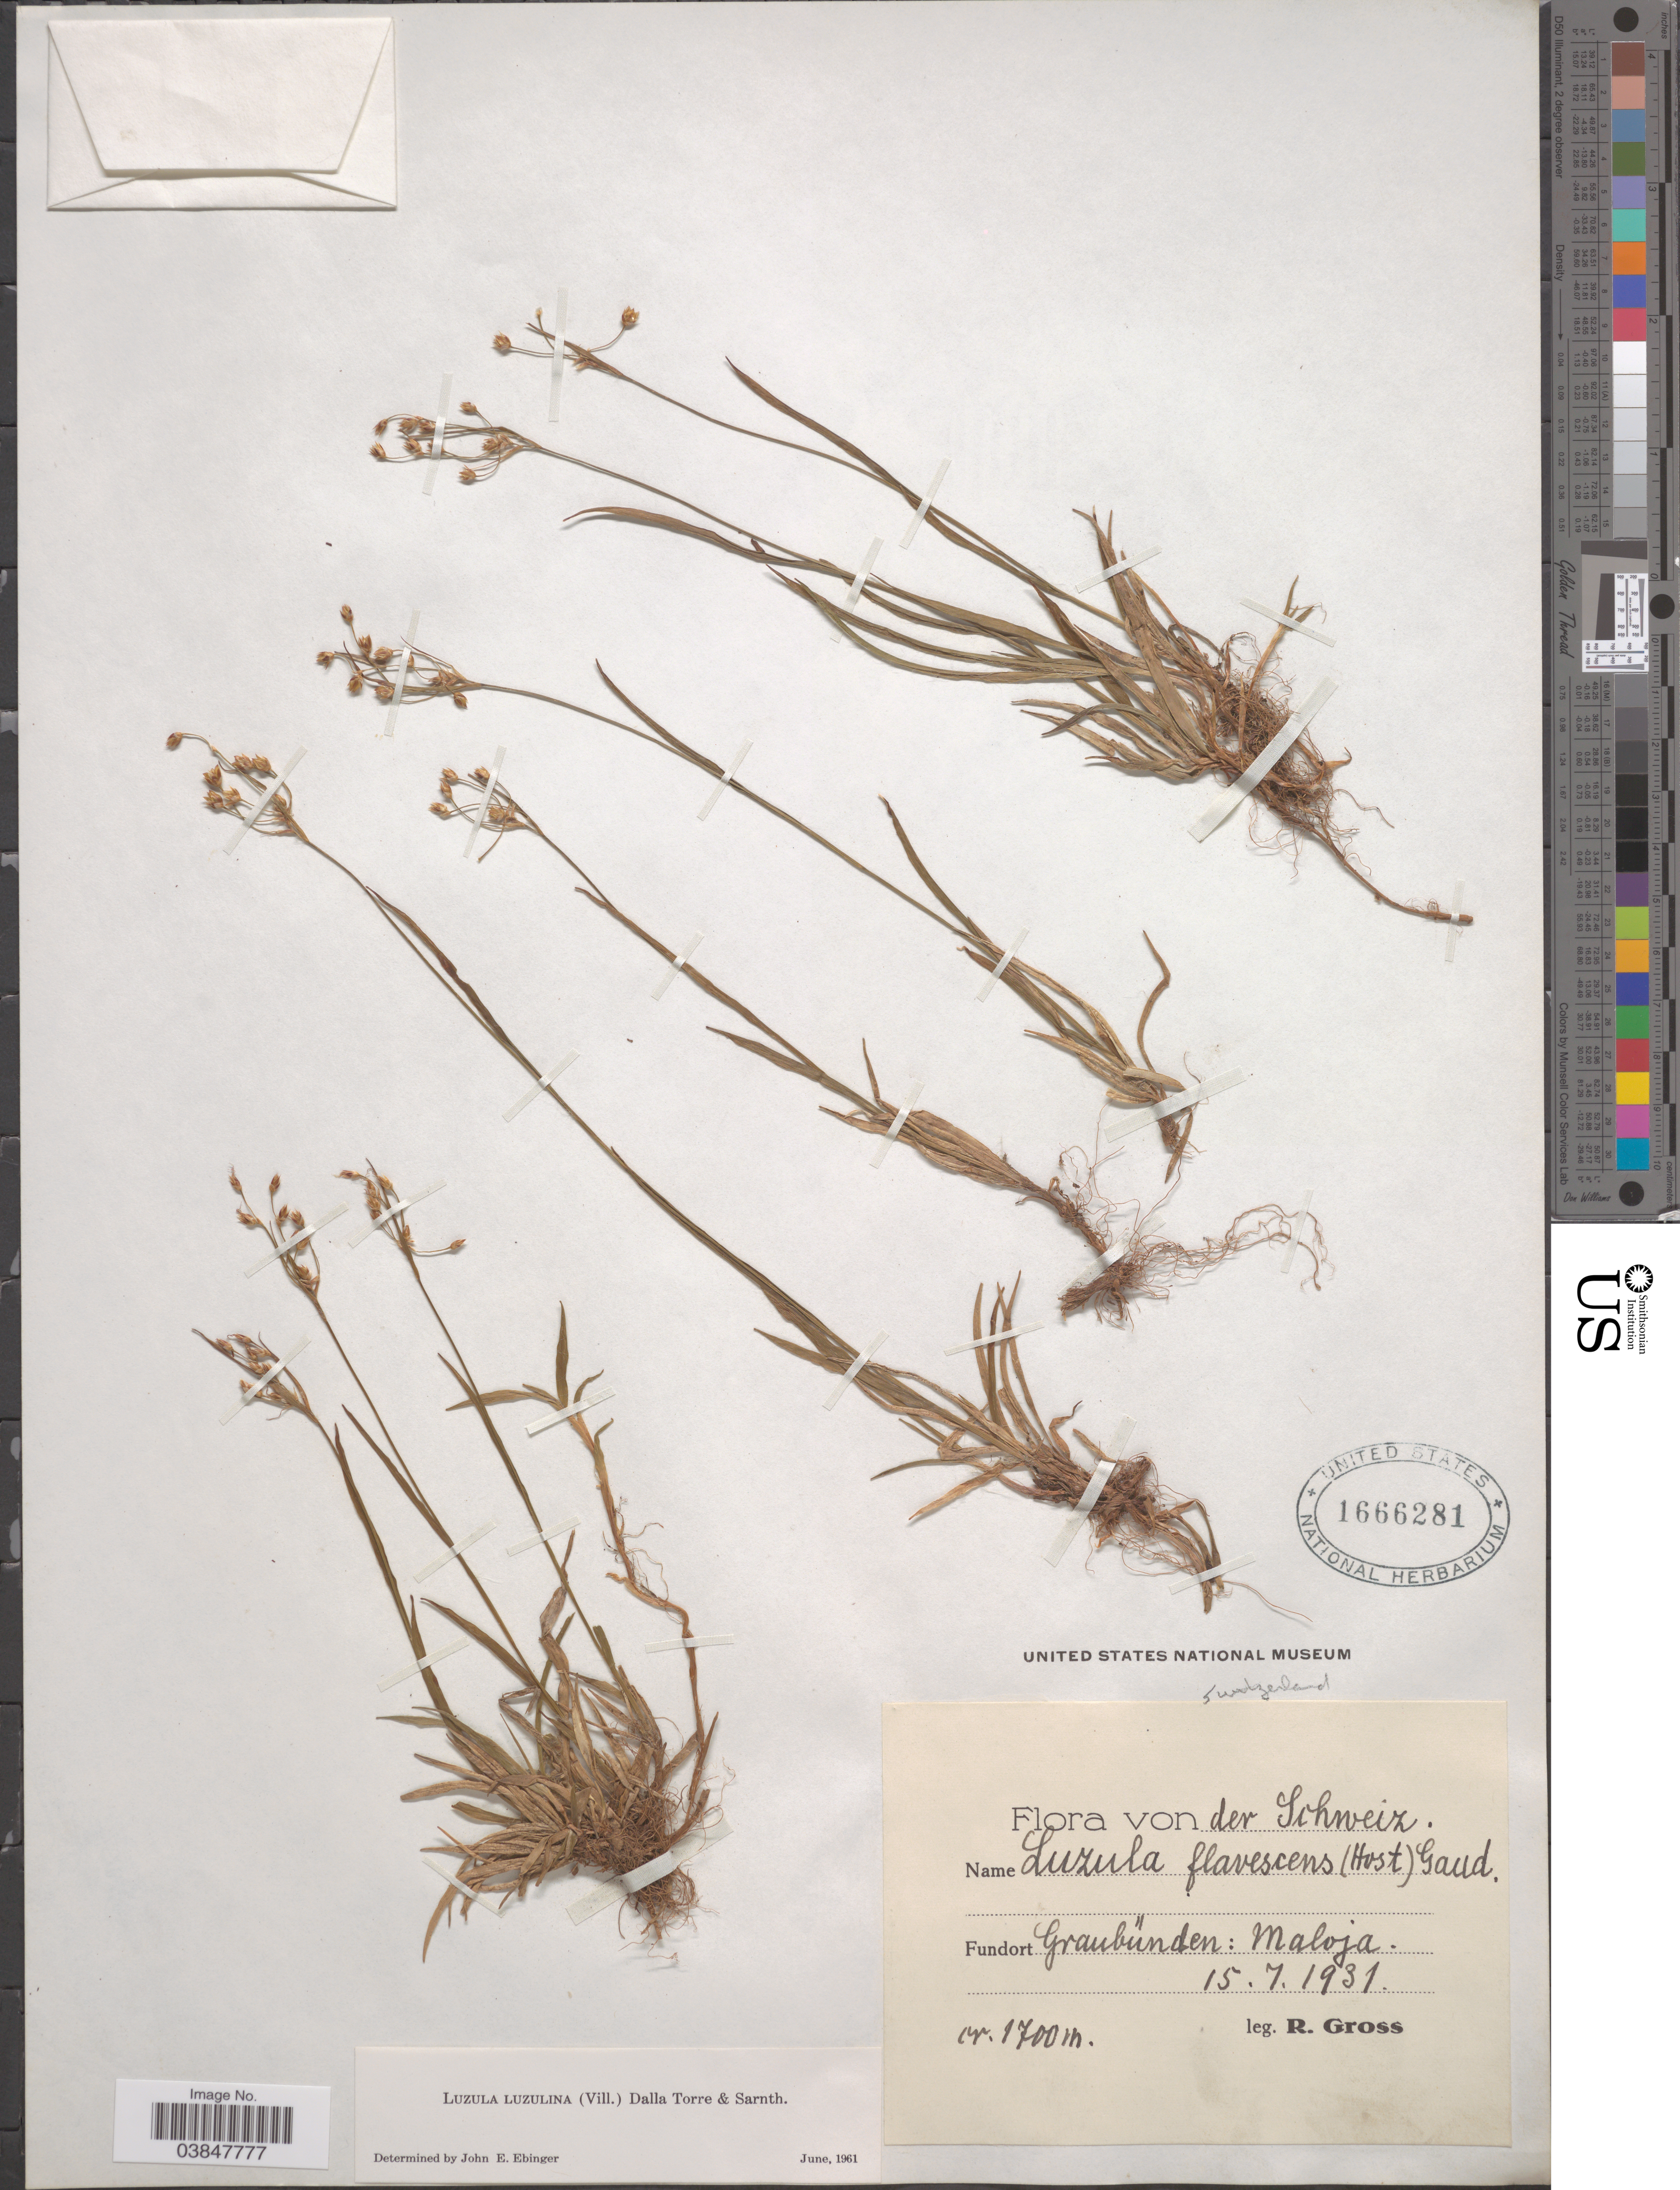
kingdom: Plantae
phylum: Tracheophyta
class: Liliopsida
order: Poales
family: Juncaceae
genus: Luzula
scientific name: Luzula luzulina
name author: (Vill.) Racib.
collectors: R. Gross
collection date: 1931-07-15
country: Switzerland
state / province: Graubunden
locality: Schweiz. Maloja.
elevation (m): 1700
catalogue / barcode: US 1666281